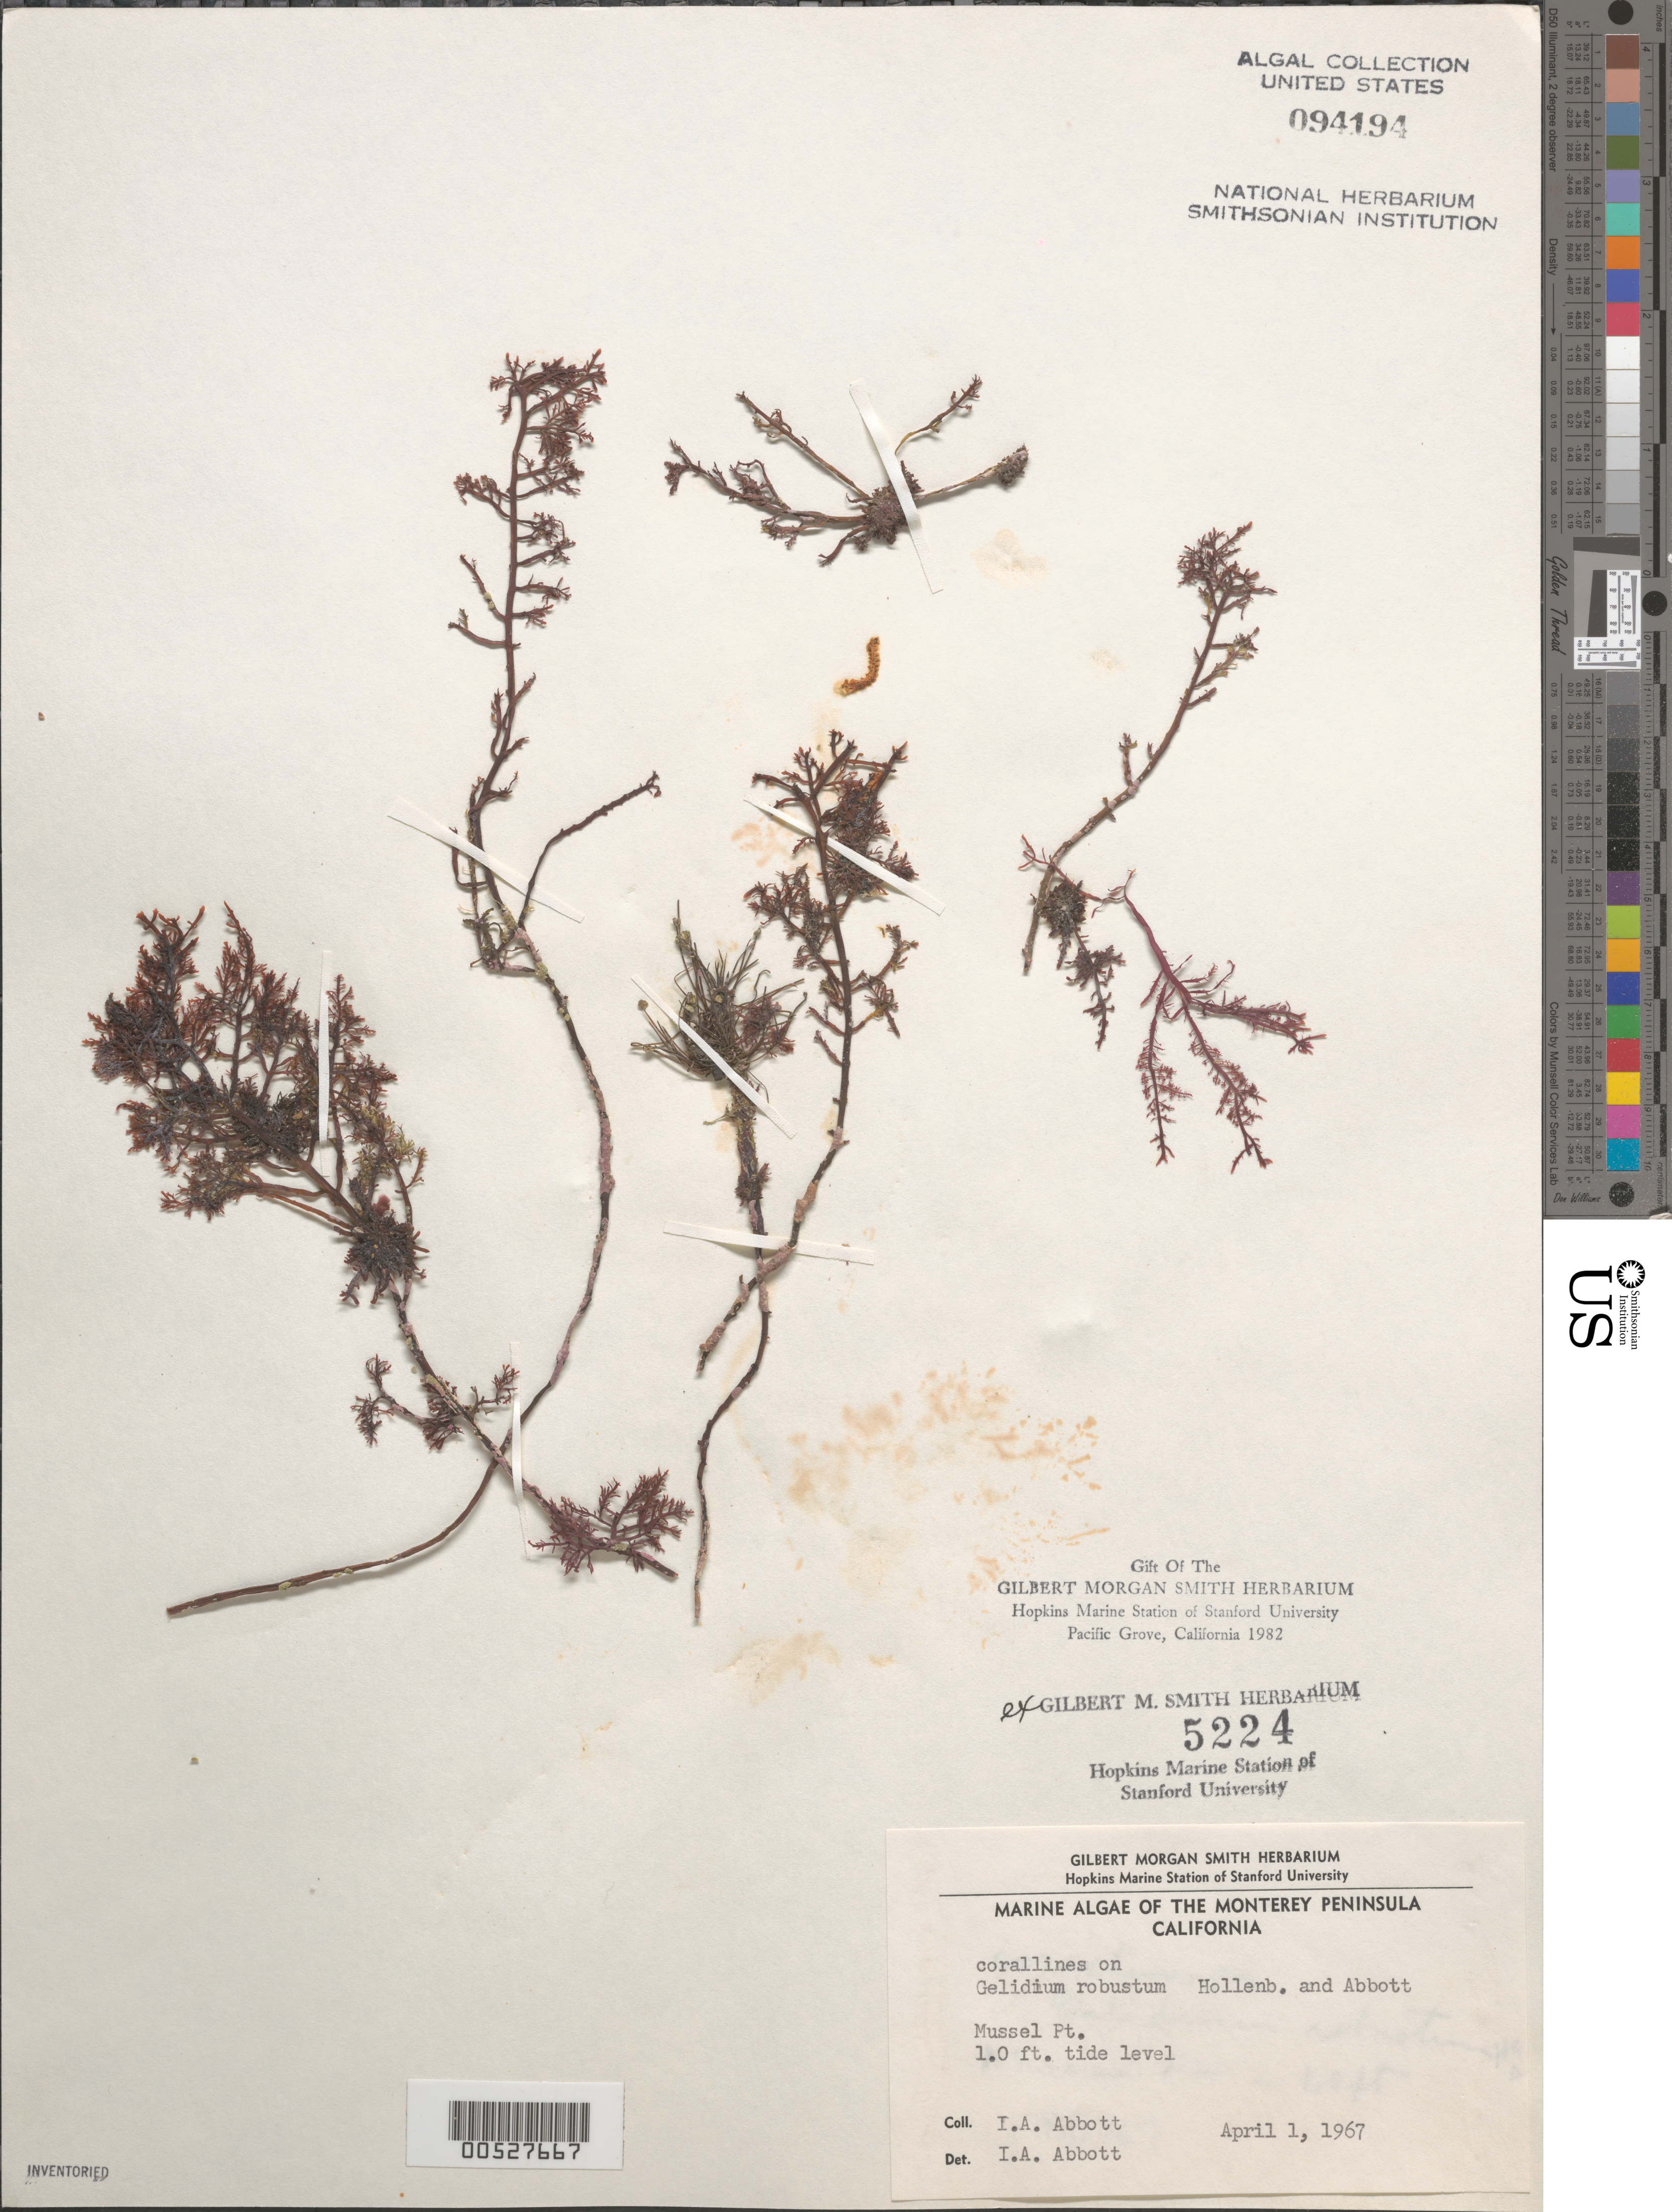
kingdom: Plantae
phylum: Rhodophyta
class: Florideophyceae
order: Corallinales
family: Corallinaceae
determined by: Abbott, Isabella A.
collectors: I. A. Abbott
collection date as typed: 01 Apr 1967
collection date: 1967-04-01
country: United States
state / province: California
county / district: Monterey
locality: Mussel Point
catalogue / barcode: US 94194